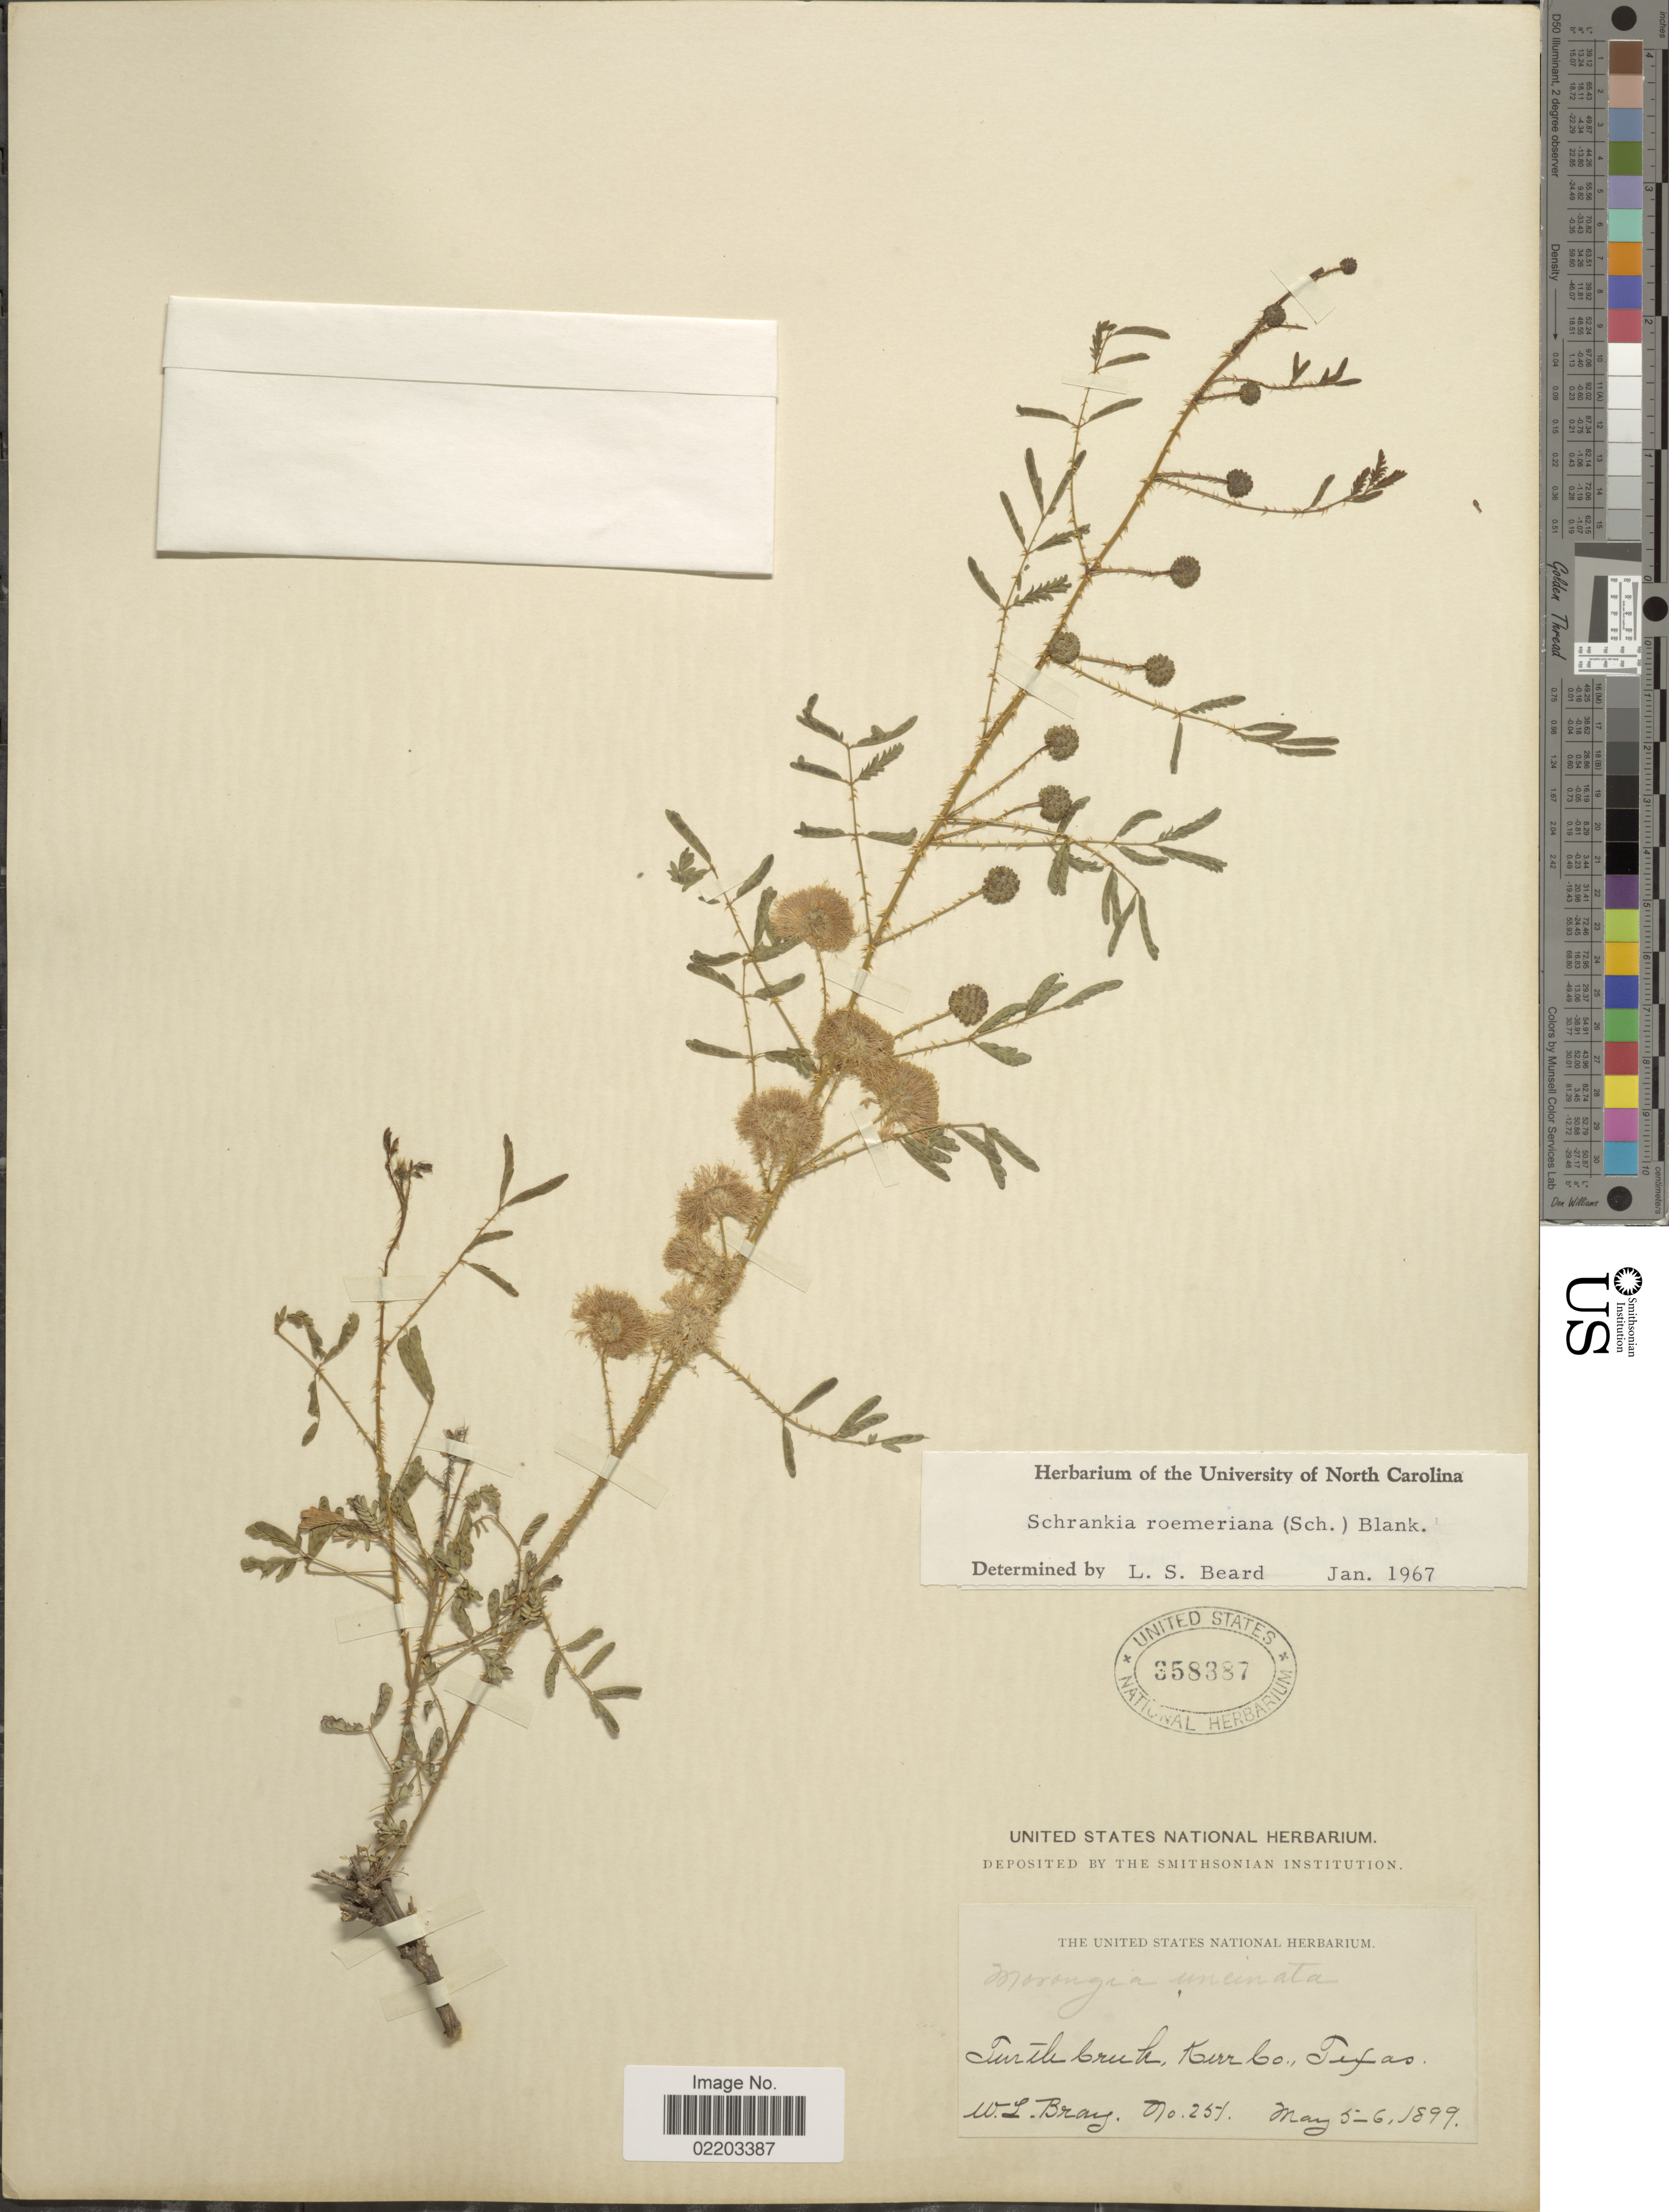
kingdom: Plantae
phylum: Tracheophyta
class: Magnoliopsida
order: Fabales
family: Fabaceae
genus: Mimosa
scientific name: Mimosa roemeriana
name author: Scheele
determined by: U.S. National Herbarium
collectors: W. L. Bray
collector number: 251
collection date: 1899-05-05/1899-05-06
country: United States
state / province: Texas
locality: Turtle Creek, Kerr Co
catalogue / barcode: US 358387